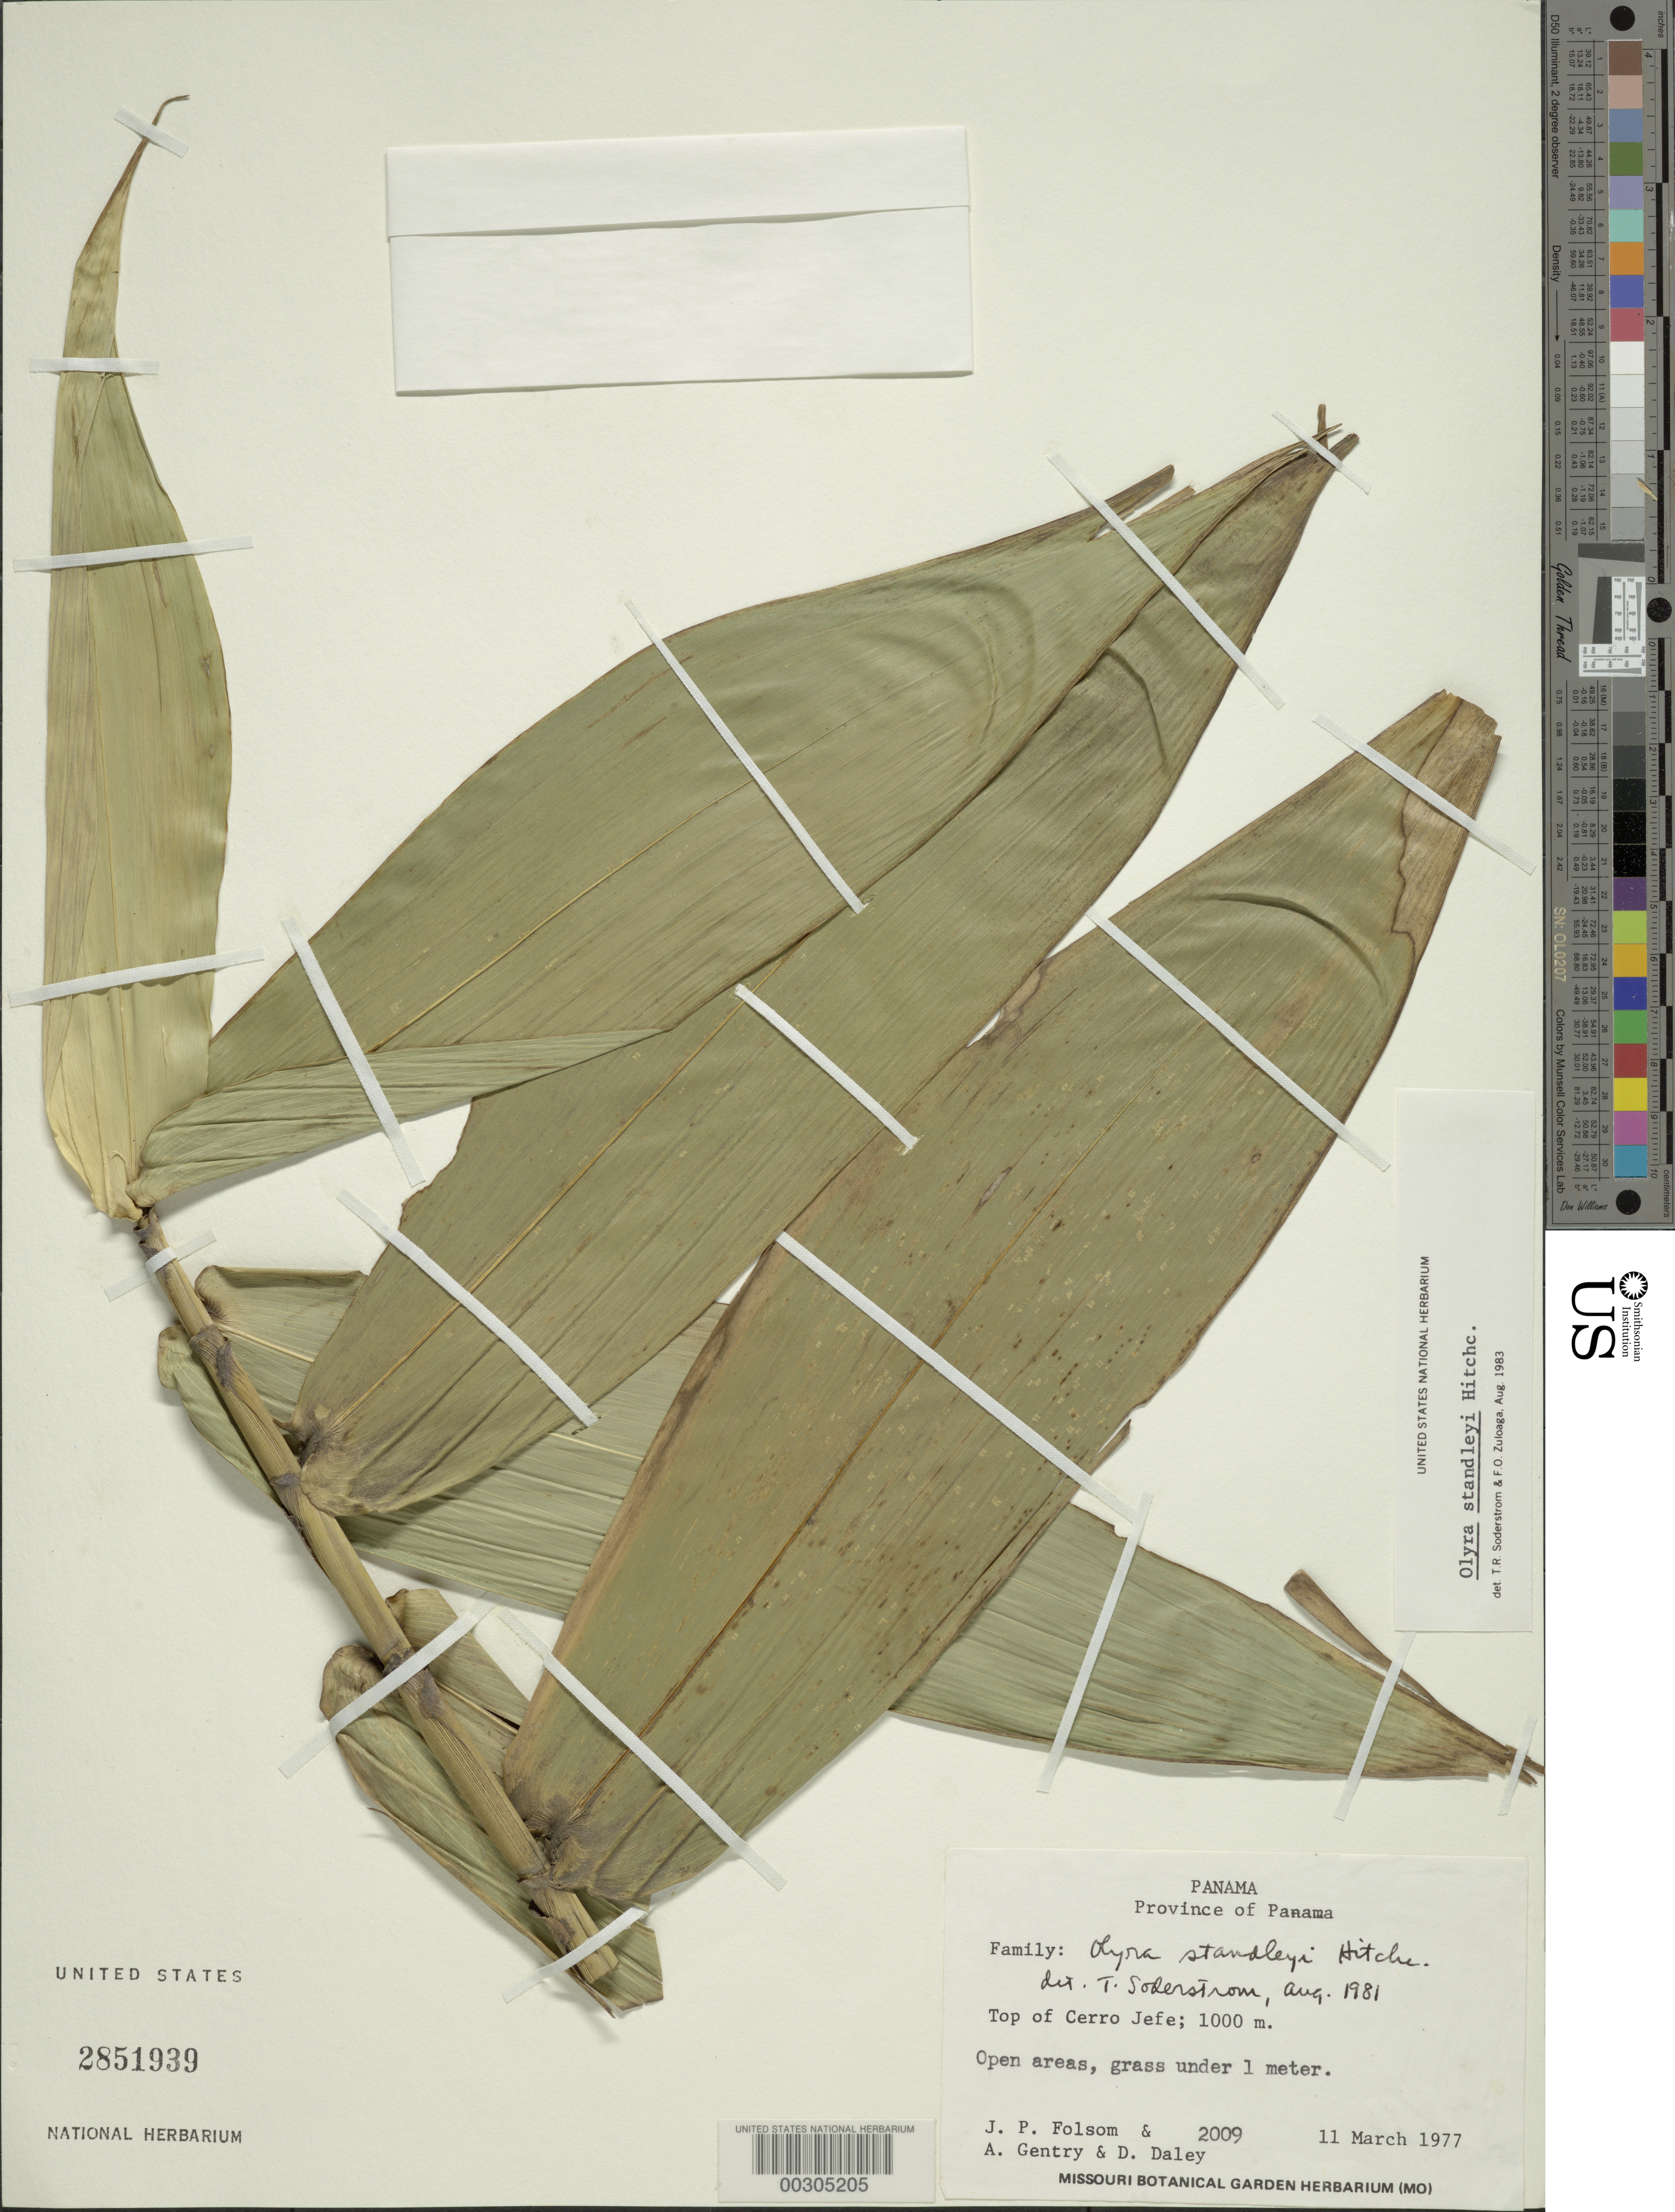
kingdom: Plantae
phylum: Tracheophyta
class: Liliopsida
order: Poales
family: Poaceae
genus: Olyra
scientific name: Olyra standleyi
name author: Hitchc.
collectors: J. P. Folsom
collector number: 2009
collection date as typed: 11 Mar 1977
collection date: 1977-03-11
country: Panama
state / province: Panamá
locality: Cerro Jefe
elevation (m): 1000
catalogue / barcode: US 2851939